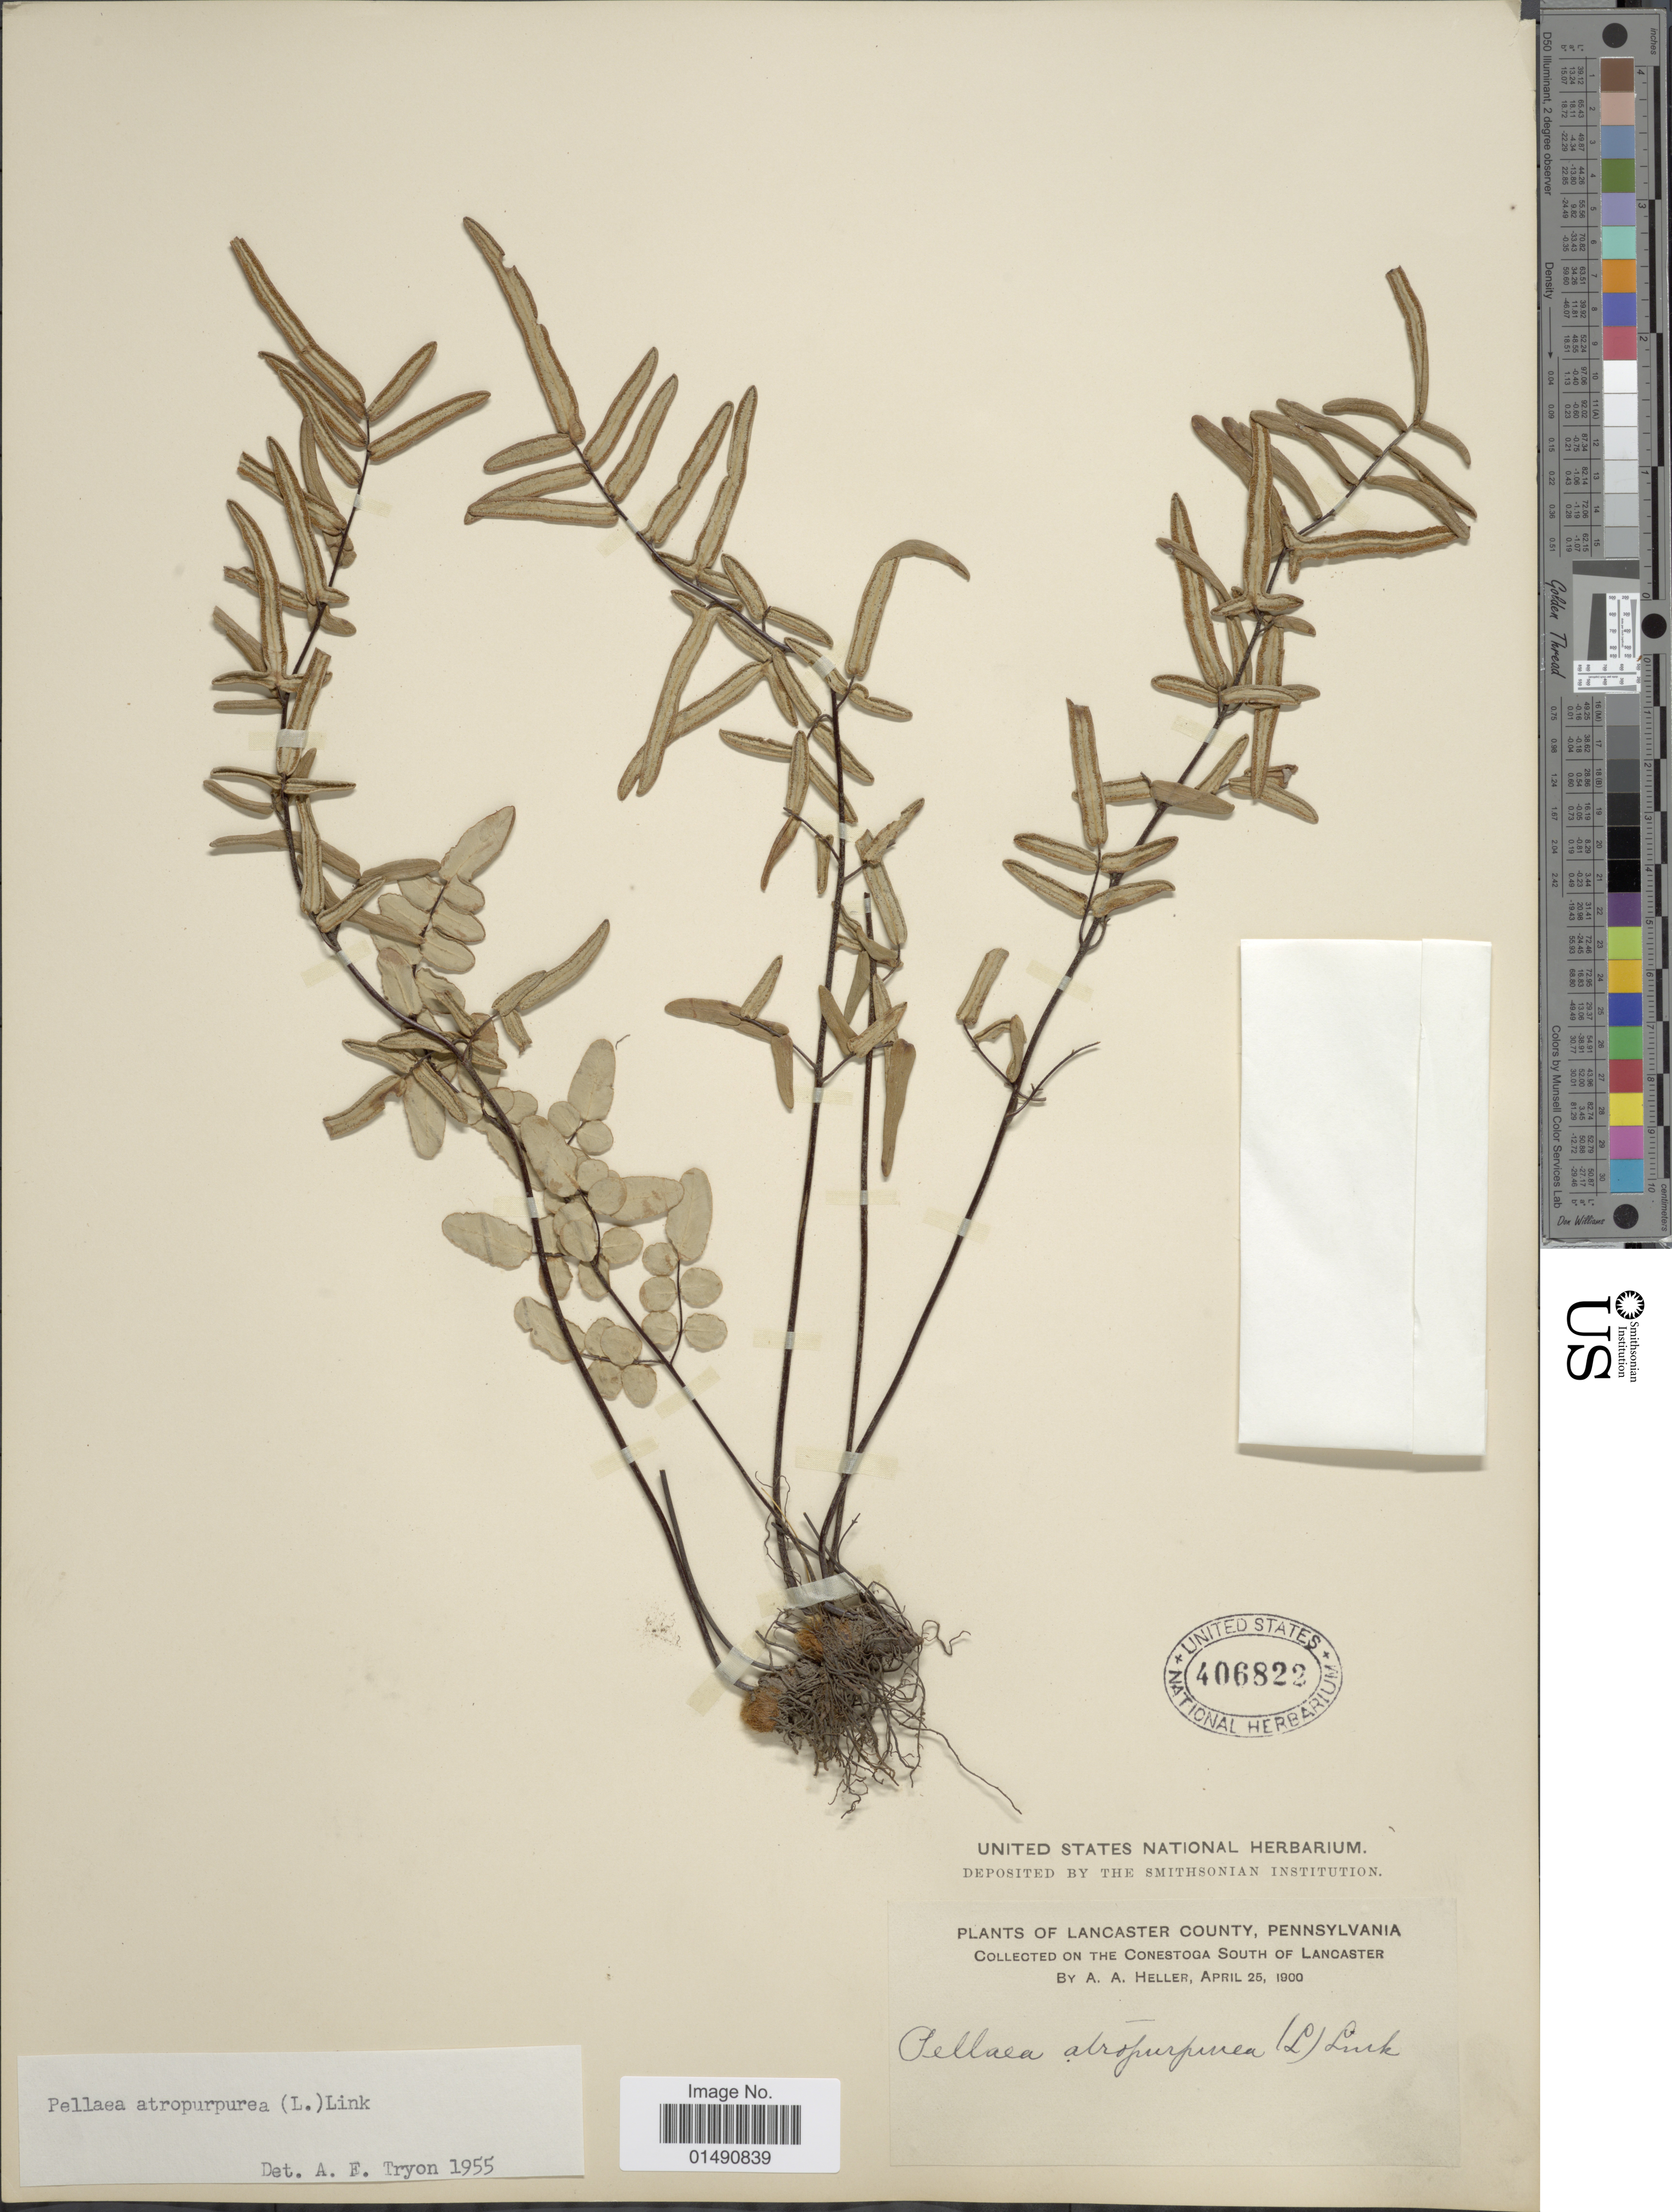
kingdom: Plantae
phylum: Tracheophyta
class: Polypodiopsida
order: Polypodiales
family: Pteridaceae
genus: Pellaea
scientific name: Pellaea atropurpurea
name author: (L.) Link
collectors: A. A. Heller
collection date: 1900-04-25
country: United States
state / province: Pennsylvania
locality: Lancaster County, Conestoga South of Lancaster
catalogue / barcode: US 406822